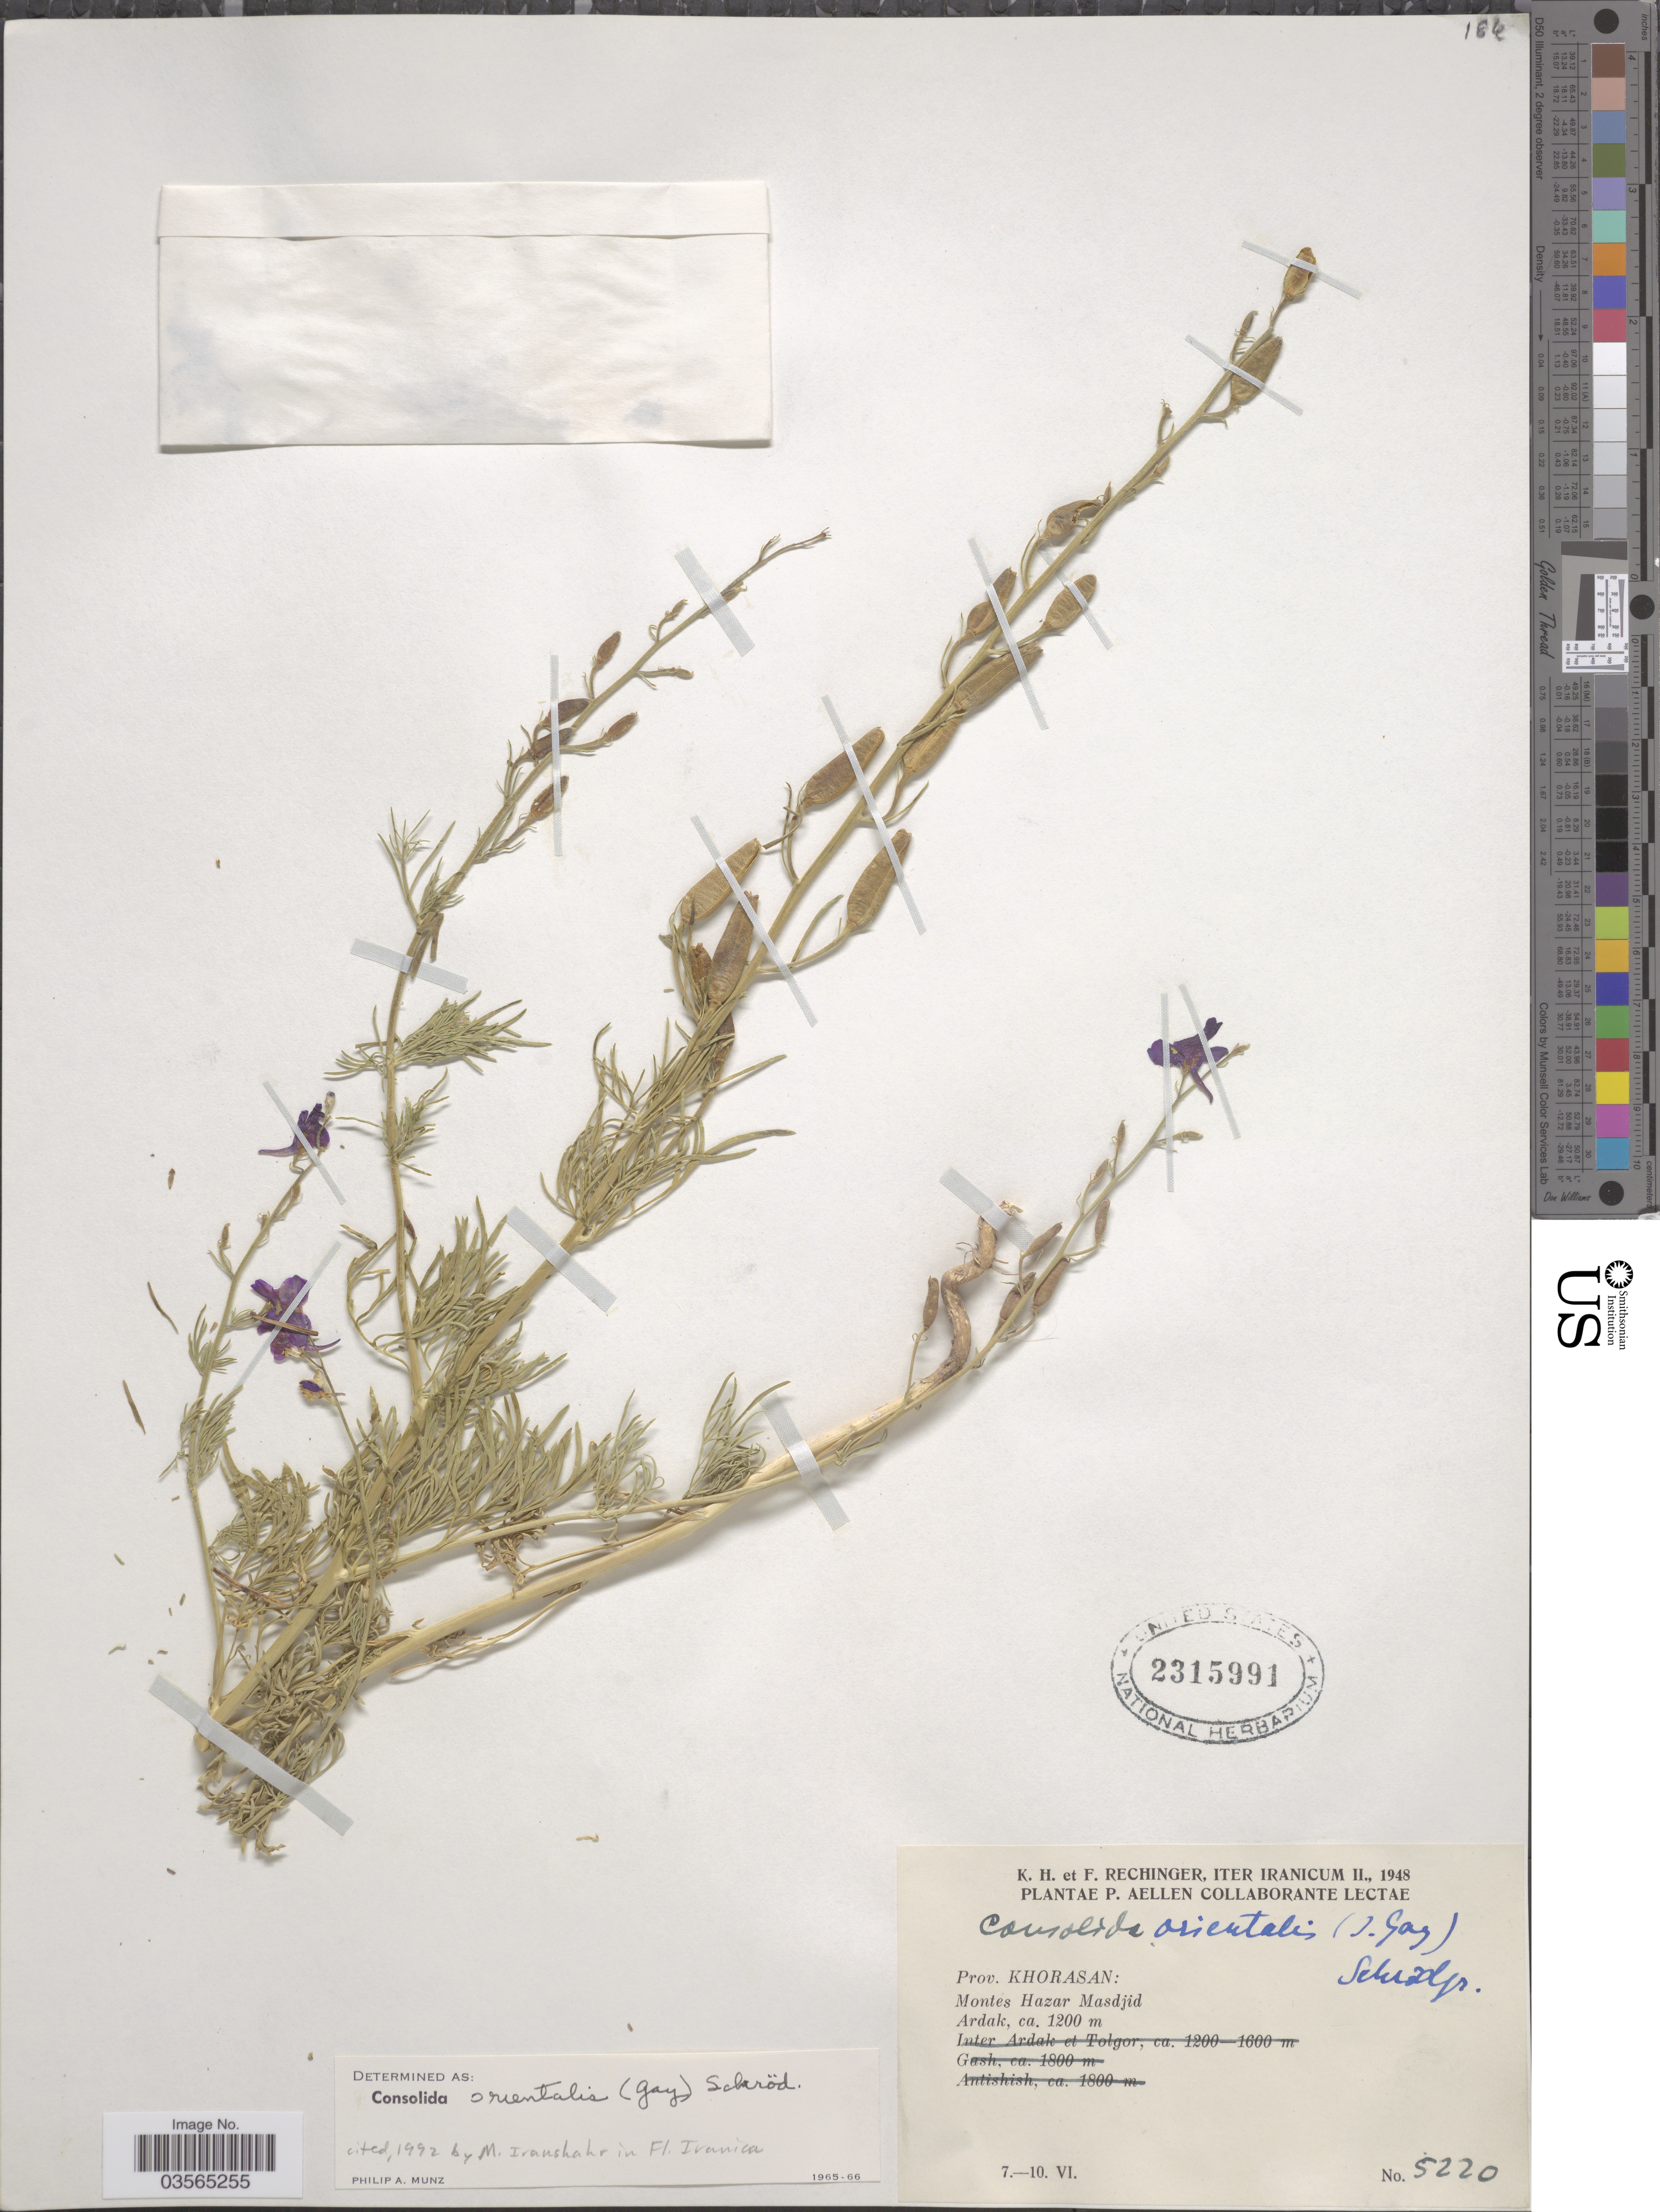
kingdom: Plantae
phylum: Tracheophyta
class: Magnoliopsida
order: Ranunculales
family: Ranunculaceae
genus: Delphinium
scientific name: Delphinium orientale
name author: J. Gay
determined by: Strong, Mark T., (BOT), Smithsonian Institution - National Museum of Natural History (UNITED STATES)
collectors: K. H. Rechinger & F. Rechinger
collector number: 5220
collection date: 1948-06-07/1948-06-10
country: Iran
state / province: Khorasan [obsolete]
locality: Montes Hazar Masdjid. Ardak.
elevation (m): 1200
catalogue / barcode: US 2315991